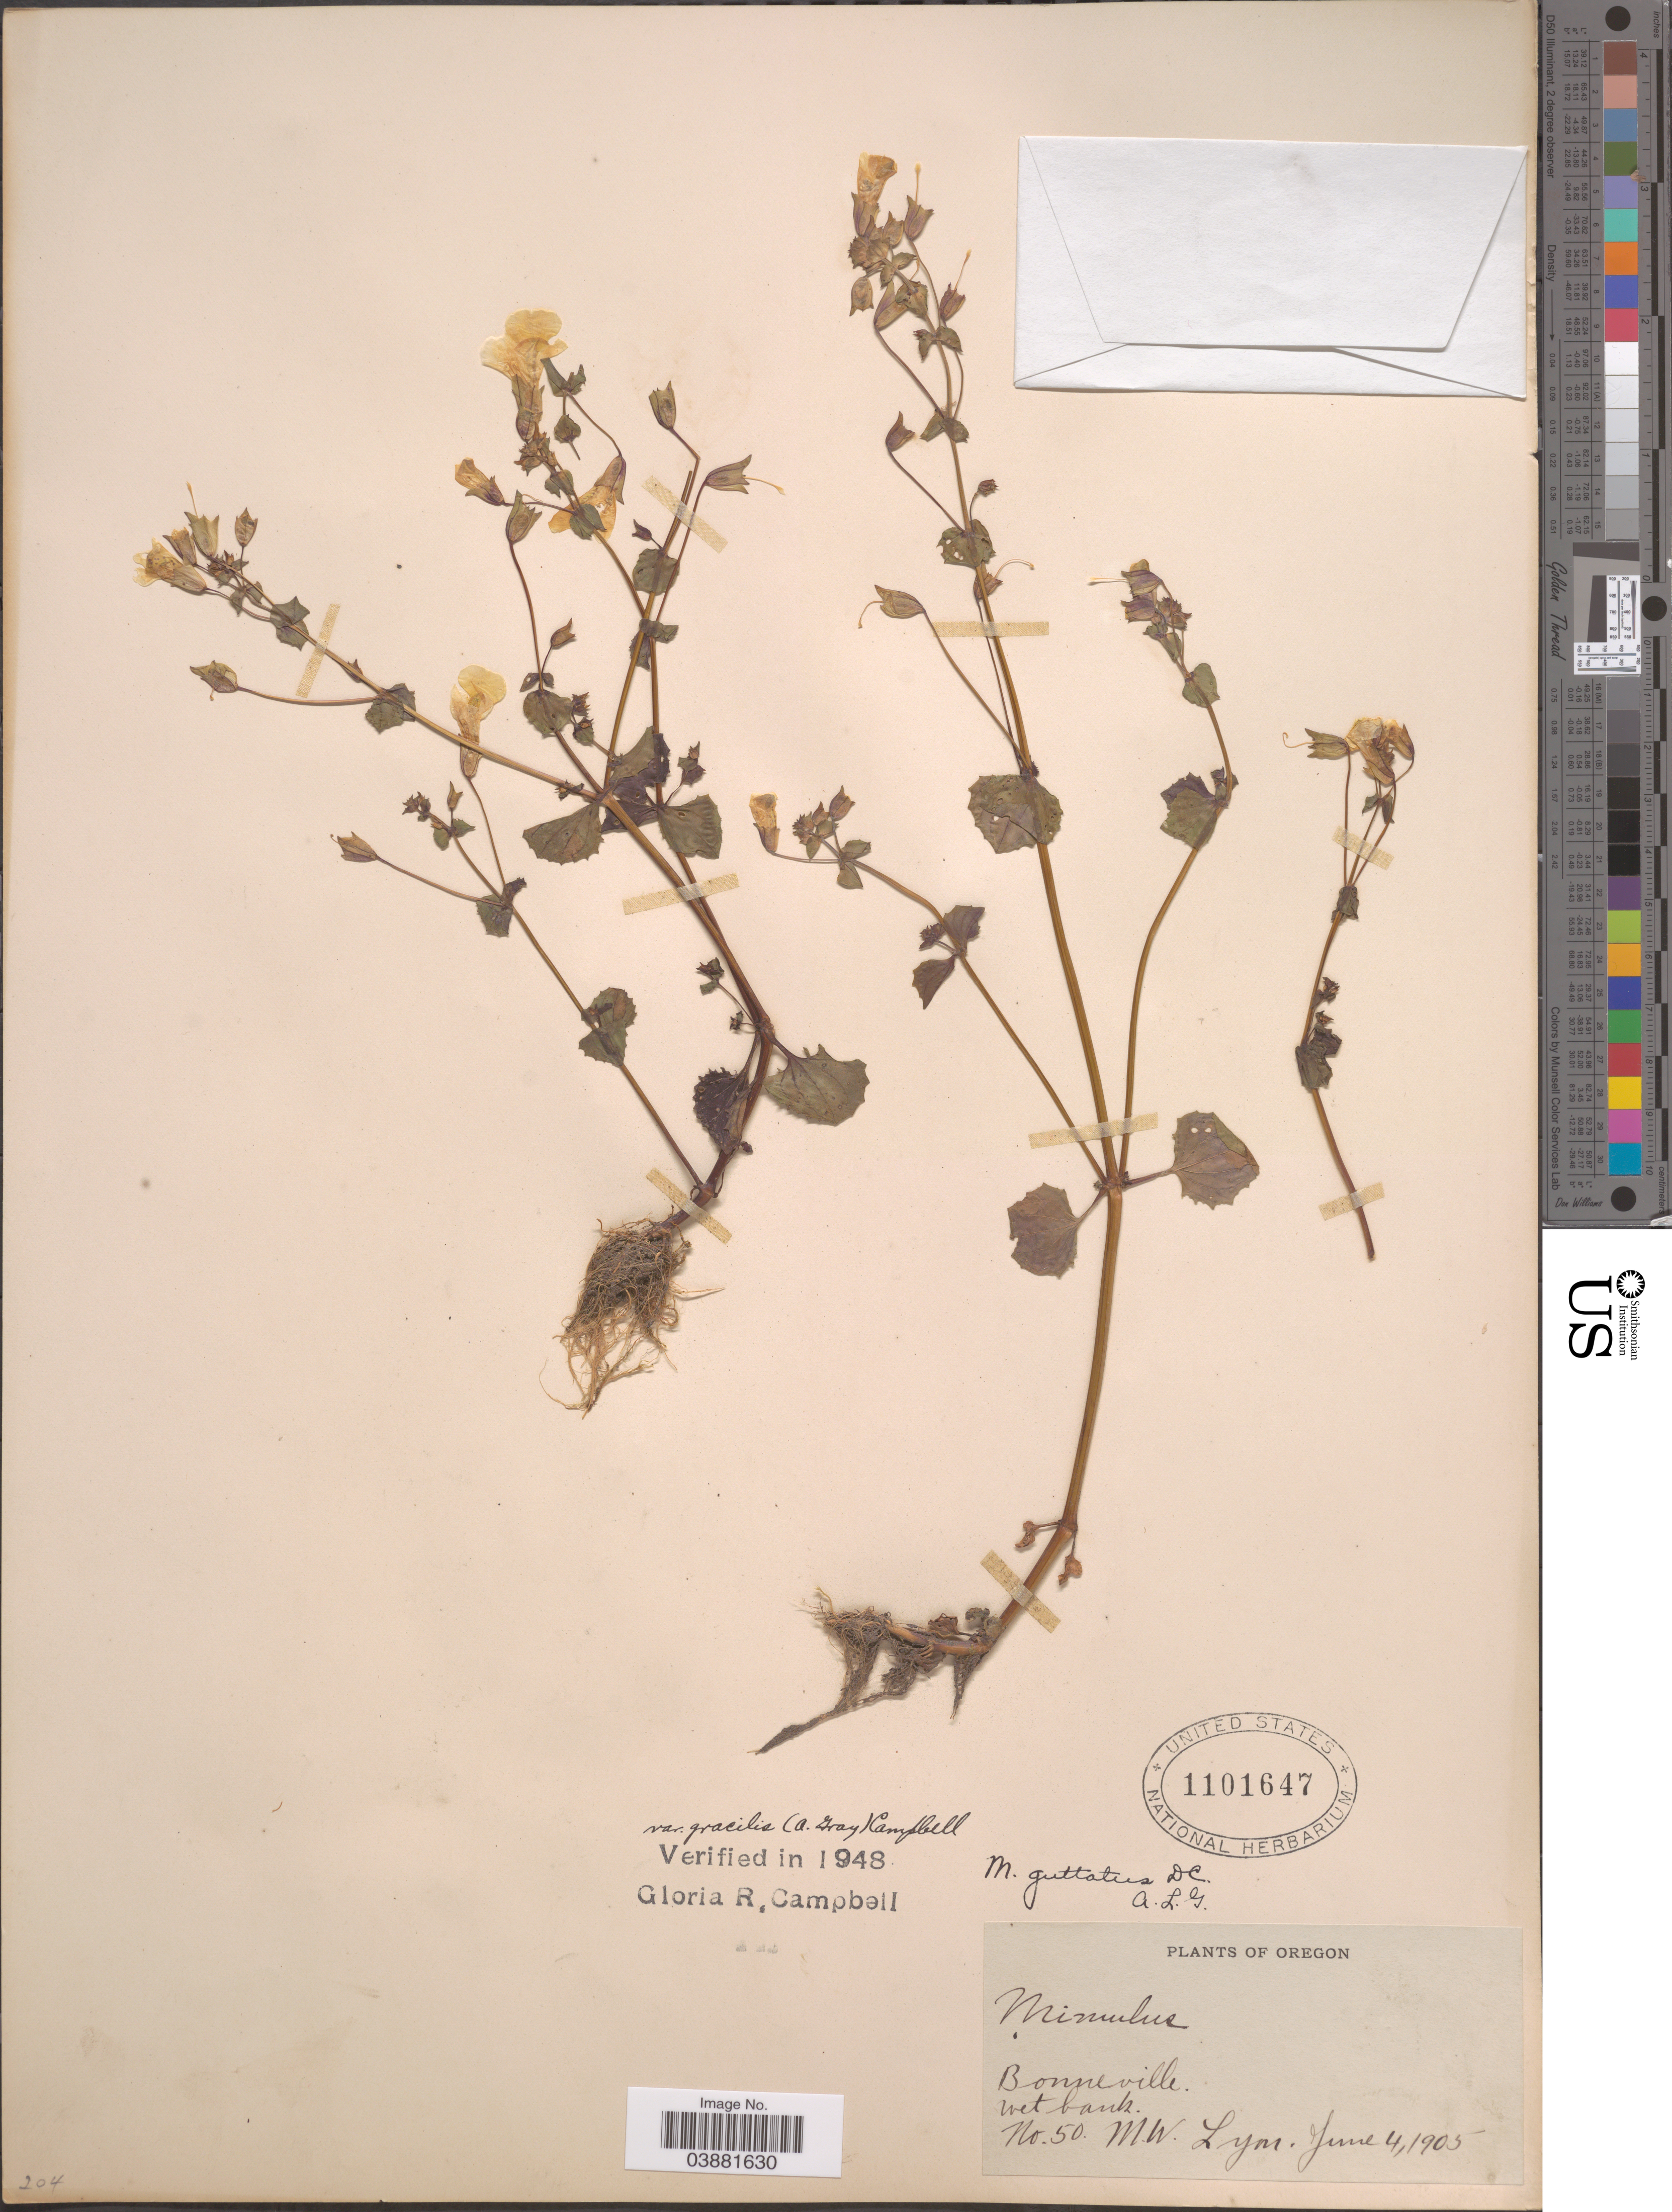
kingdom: Plantae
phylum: Tracheophyta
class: Magnoliopsida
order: Lamiales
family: Phrymaceae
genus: Mimulus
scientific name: Mimulus guttatus var. gracilis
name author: (A. Gray) G.R. Campb.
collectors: M. W. Lyon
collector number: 50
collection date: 1905-06-04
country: United States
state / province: Oregon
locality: Bonneville.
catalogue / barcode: US 1101647